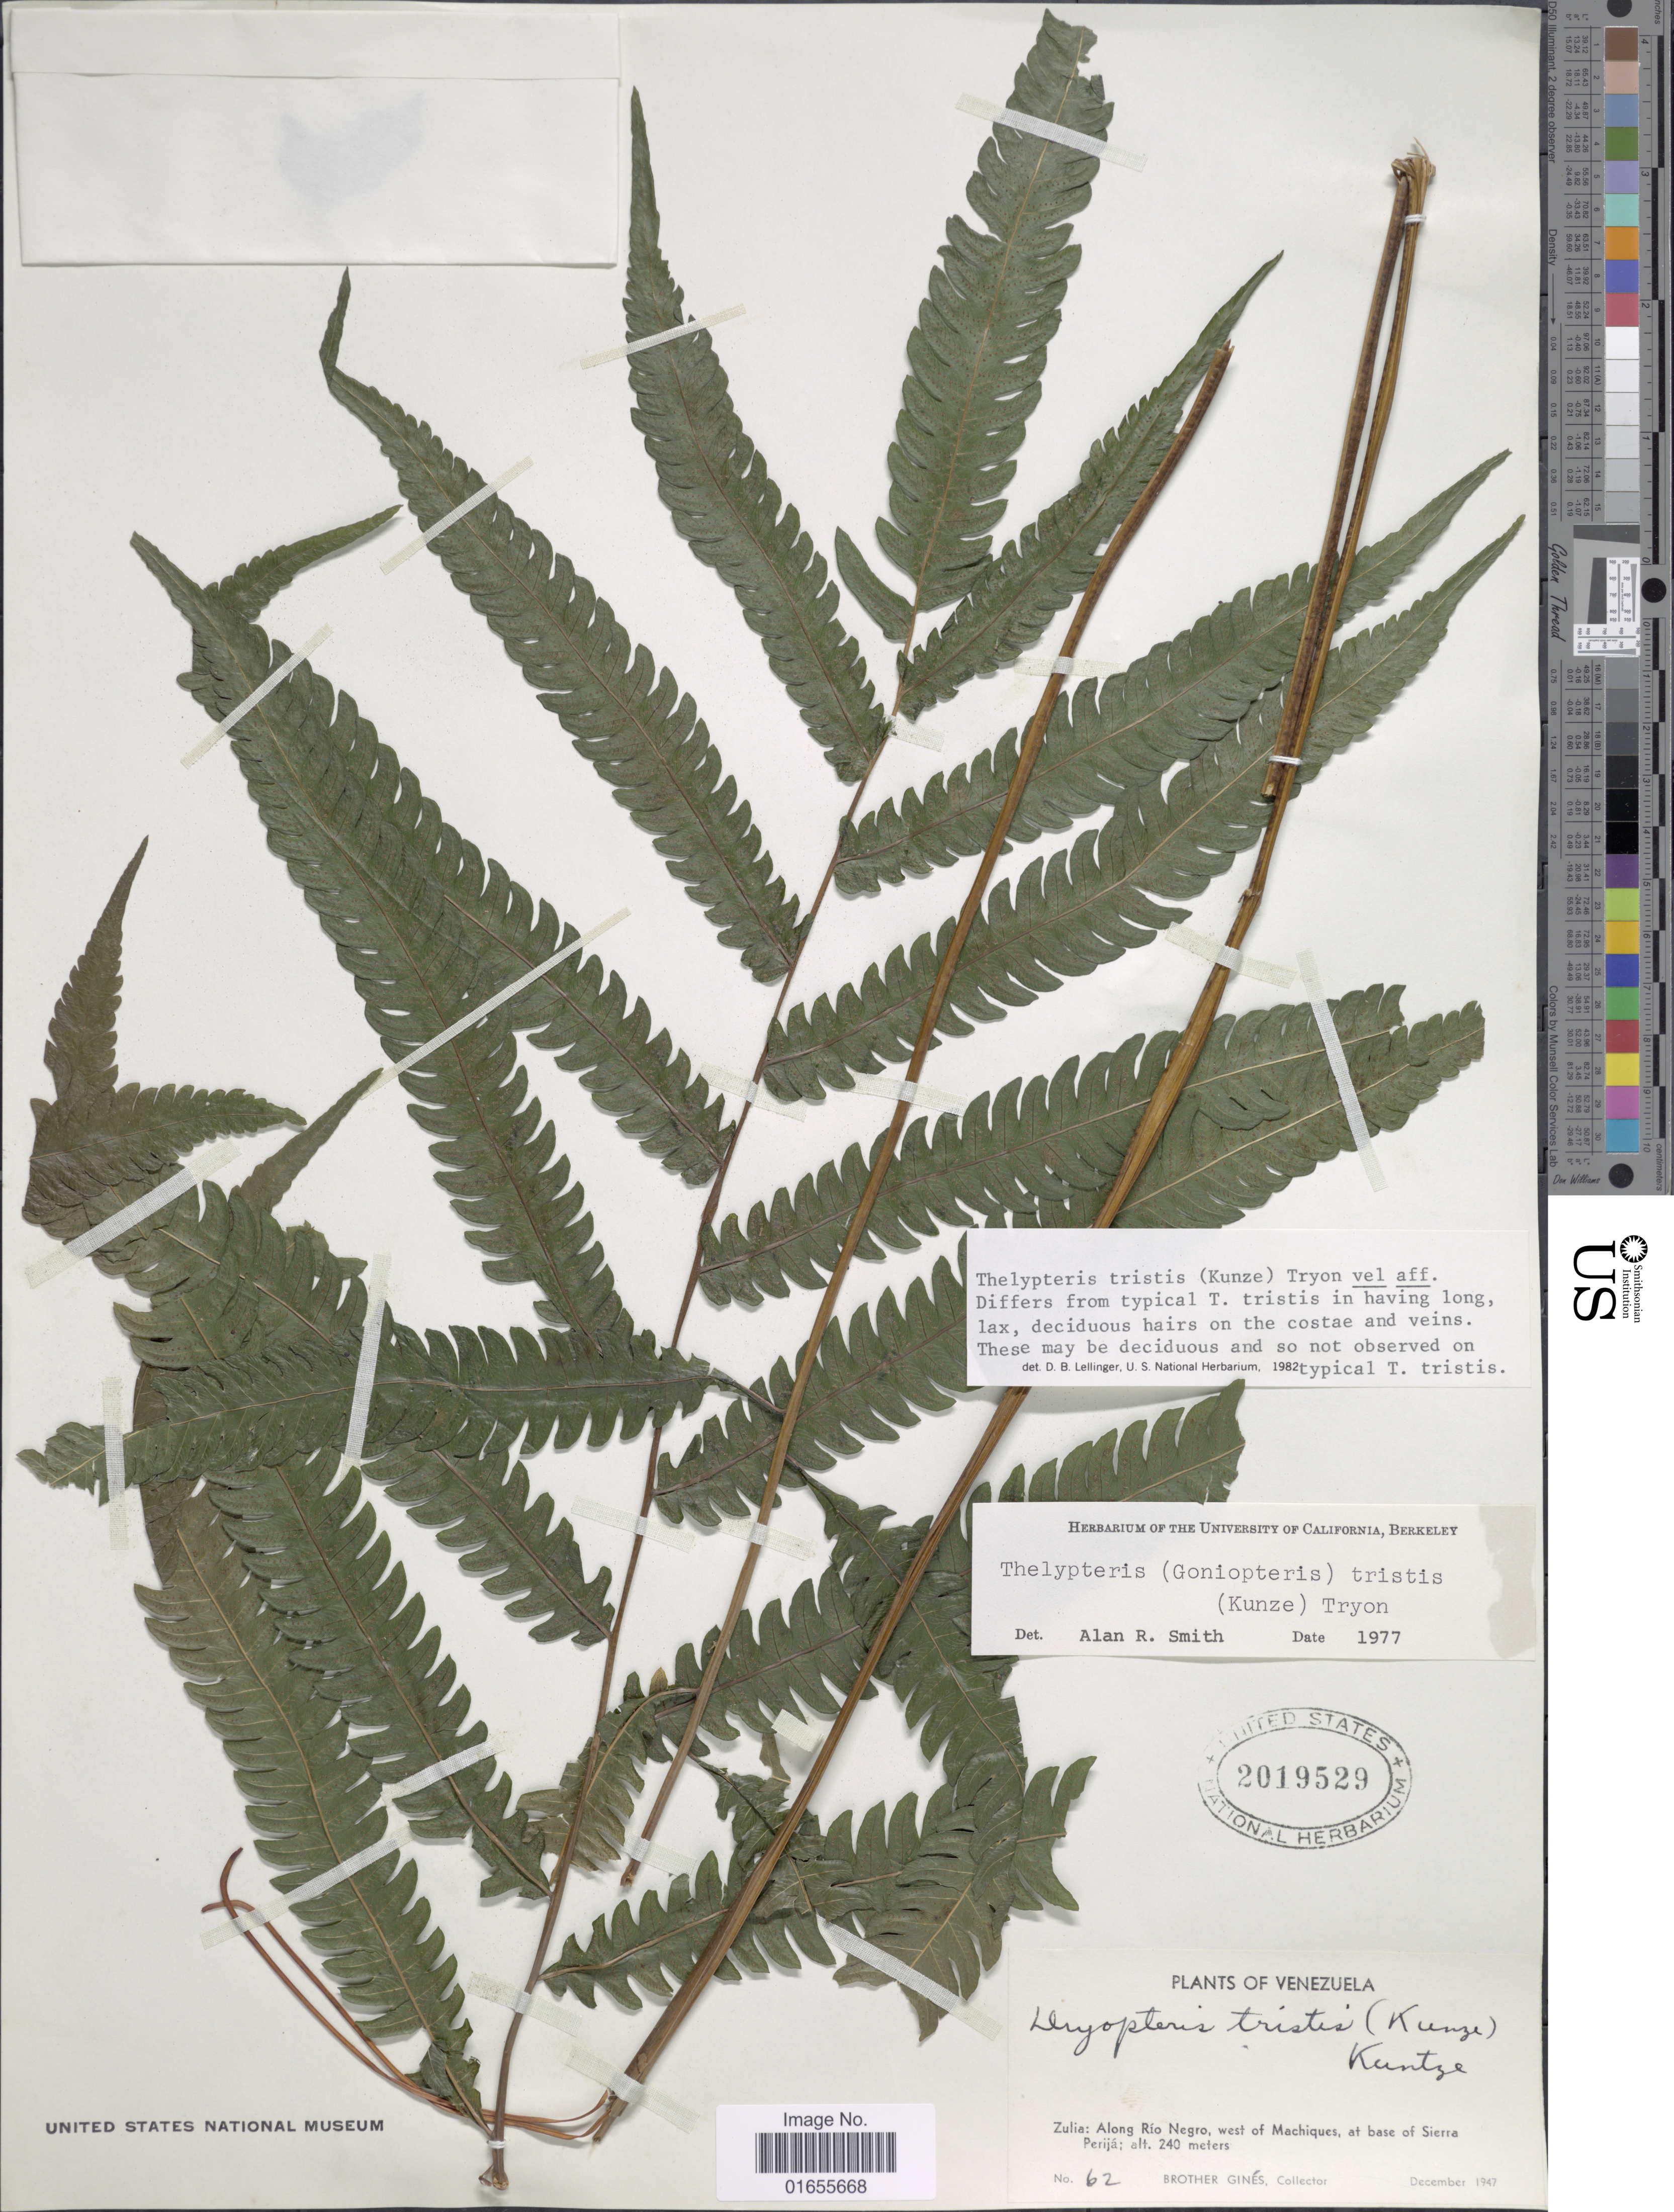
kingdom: Plantae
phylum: Tracheophyta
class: Polypodiopsida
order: Polypodiales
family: Thelypteridaceae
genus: Goniopteris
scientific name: Goniopteris tristis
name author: (Kuntze) Brade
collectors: Bro. Gines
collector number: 62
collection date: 1947-12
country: Venezuela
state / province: Zulia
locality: Along Rio Negro, west of Machiques, at base of Sierra Perija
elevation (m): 240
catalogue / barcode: US 2019529